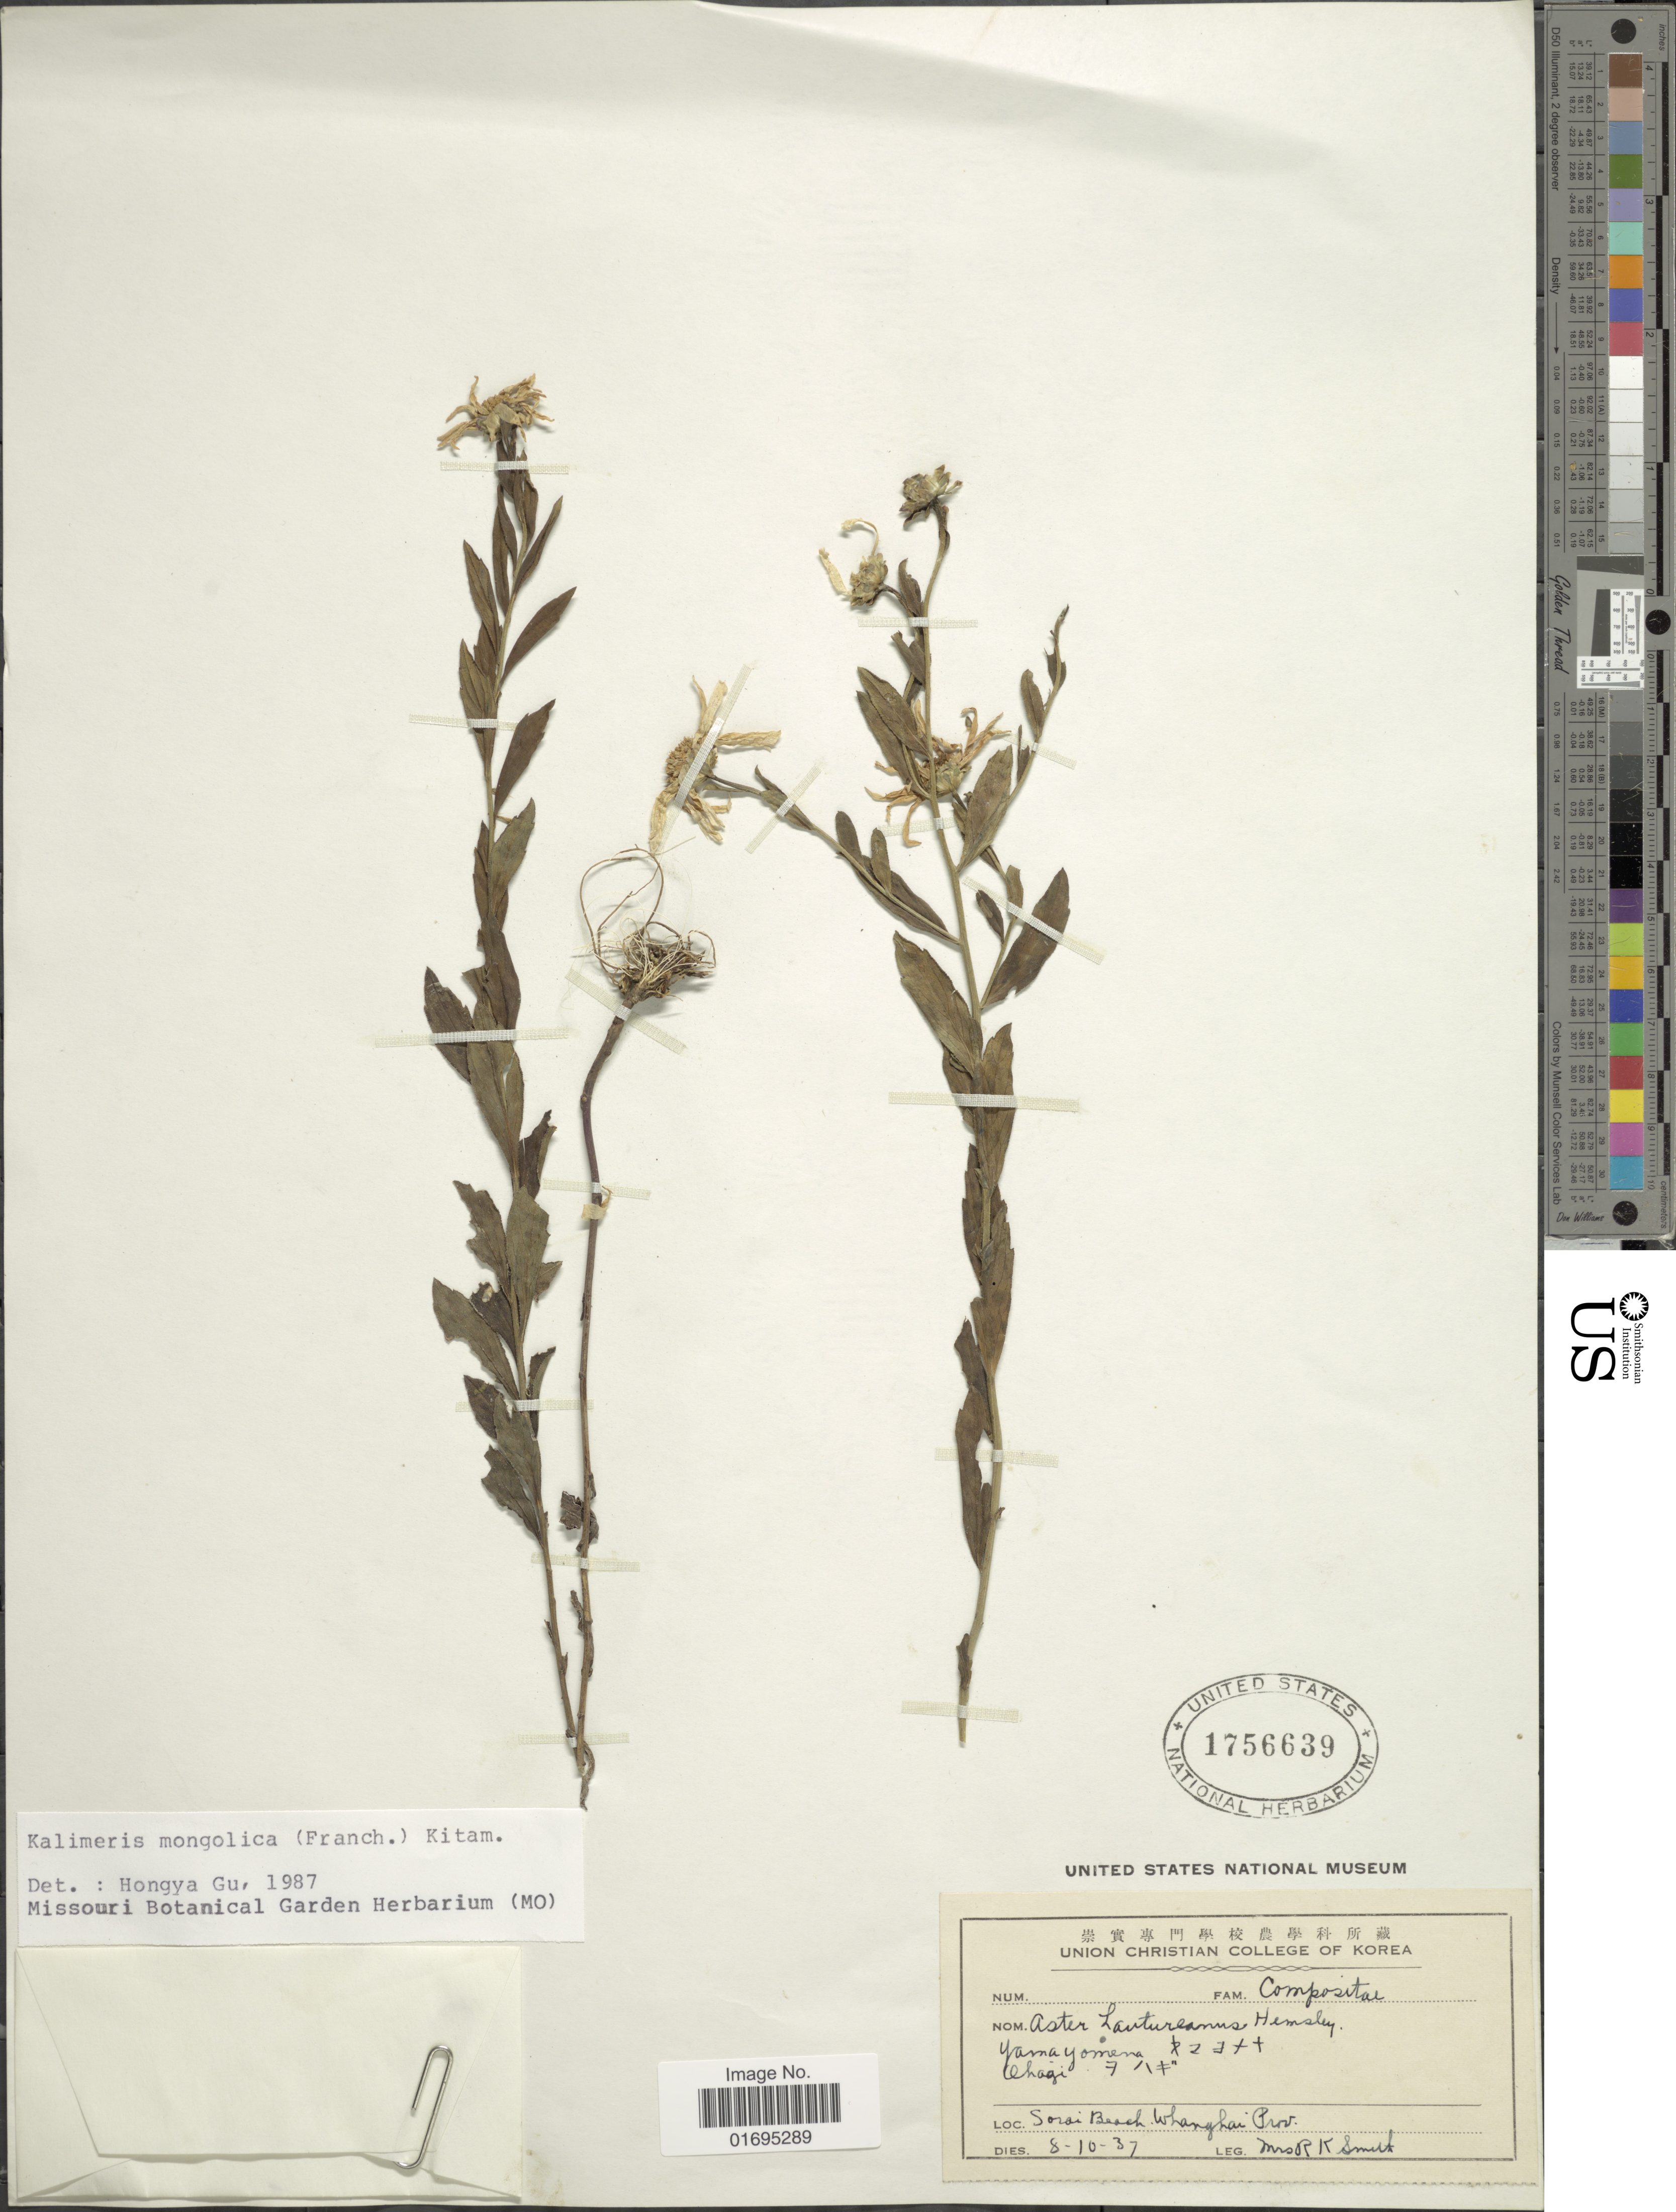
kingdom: Plantae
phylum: Tracheophyta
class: Magnoliopsida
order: Asterales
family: Asteraceae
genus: Kalimeris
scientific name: Kalimeris mongolica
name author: (Franch.) Kitam.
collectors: Mrs. R. K. Smith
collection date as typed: Transcribed d/m/y: 8/10/37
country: North Korea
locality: Sorai Beach, Whang hai Prov.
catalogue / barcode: US 1756639